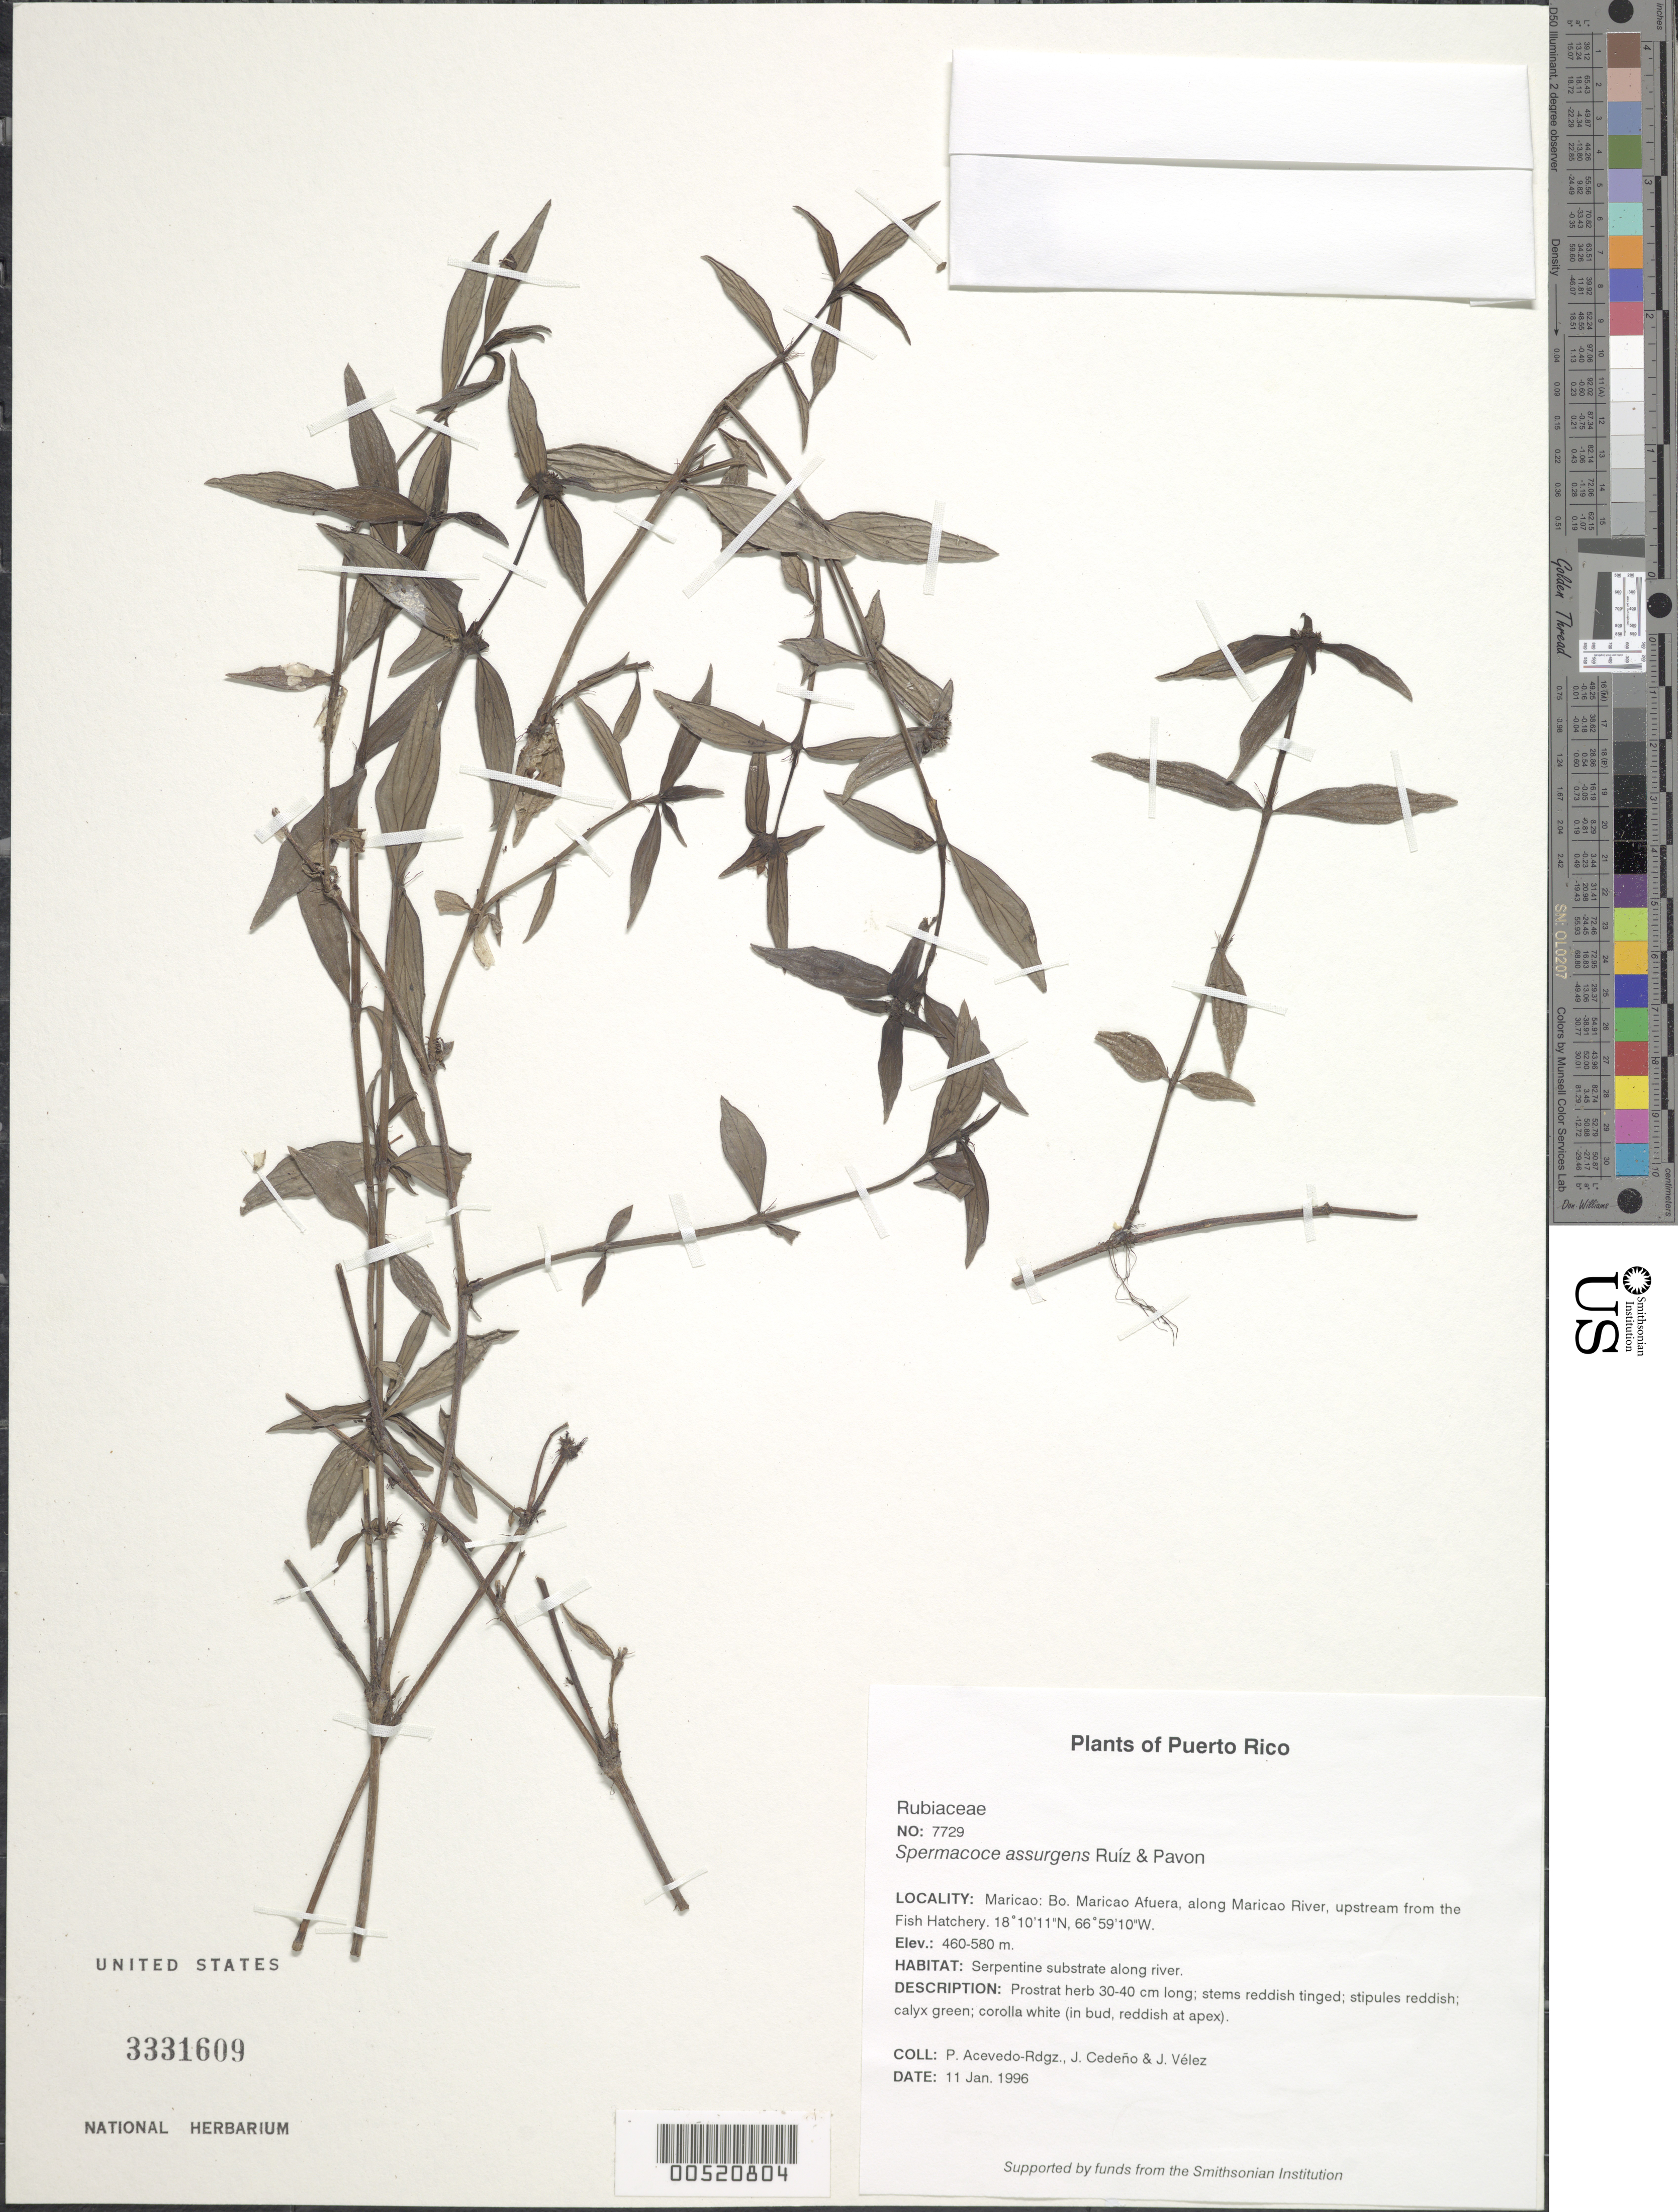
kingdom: Plantae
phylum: Tracheophyta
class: Magnoliopsida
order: Gentianales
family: Rubiaceae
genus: Spermacoce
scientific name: Spermacoce assurgens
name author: Ruiz & Pav.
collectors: P. Acevedo-Rodr., J. A. Cedeño M. & J. Vélez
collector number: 7729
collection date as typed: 11 Jan 1996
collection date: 1996-01-11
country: Puerto Rico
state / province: Maricao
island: Puerto Rico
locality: Maricao: Bo. Maricao Afuera, along Maricao River, upstream from the Fish Hatchery.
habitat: Serpentine substrate along river.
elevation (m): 460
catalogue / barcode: US 3331609